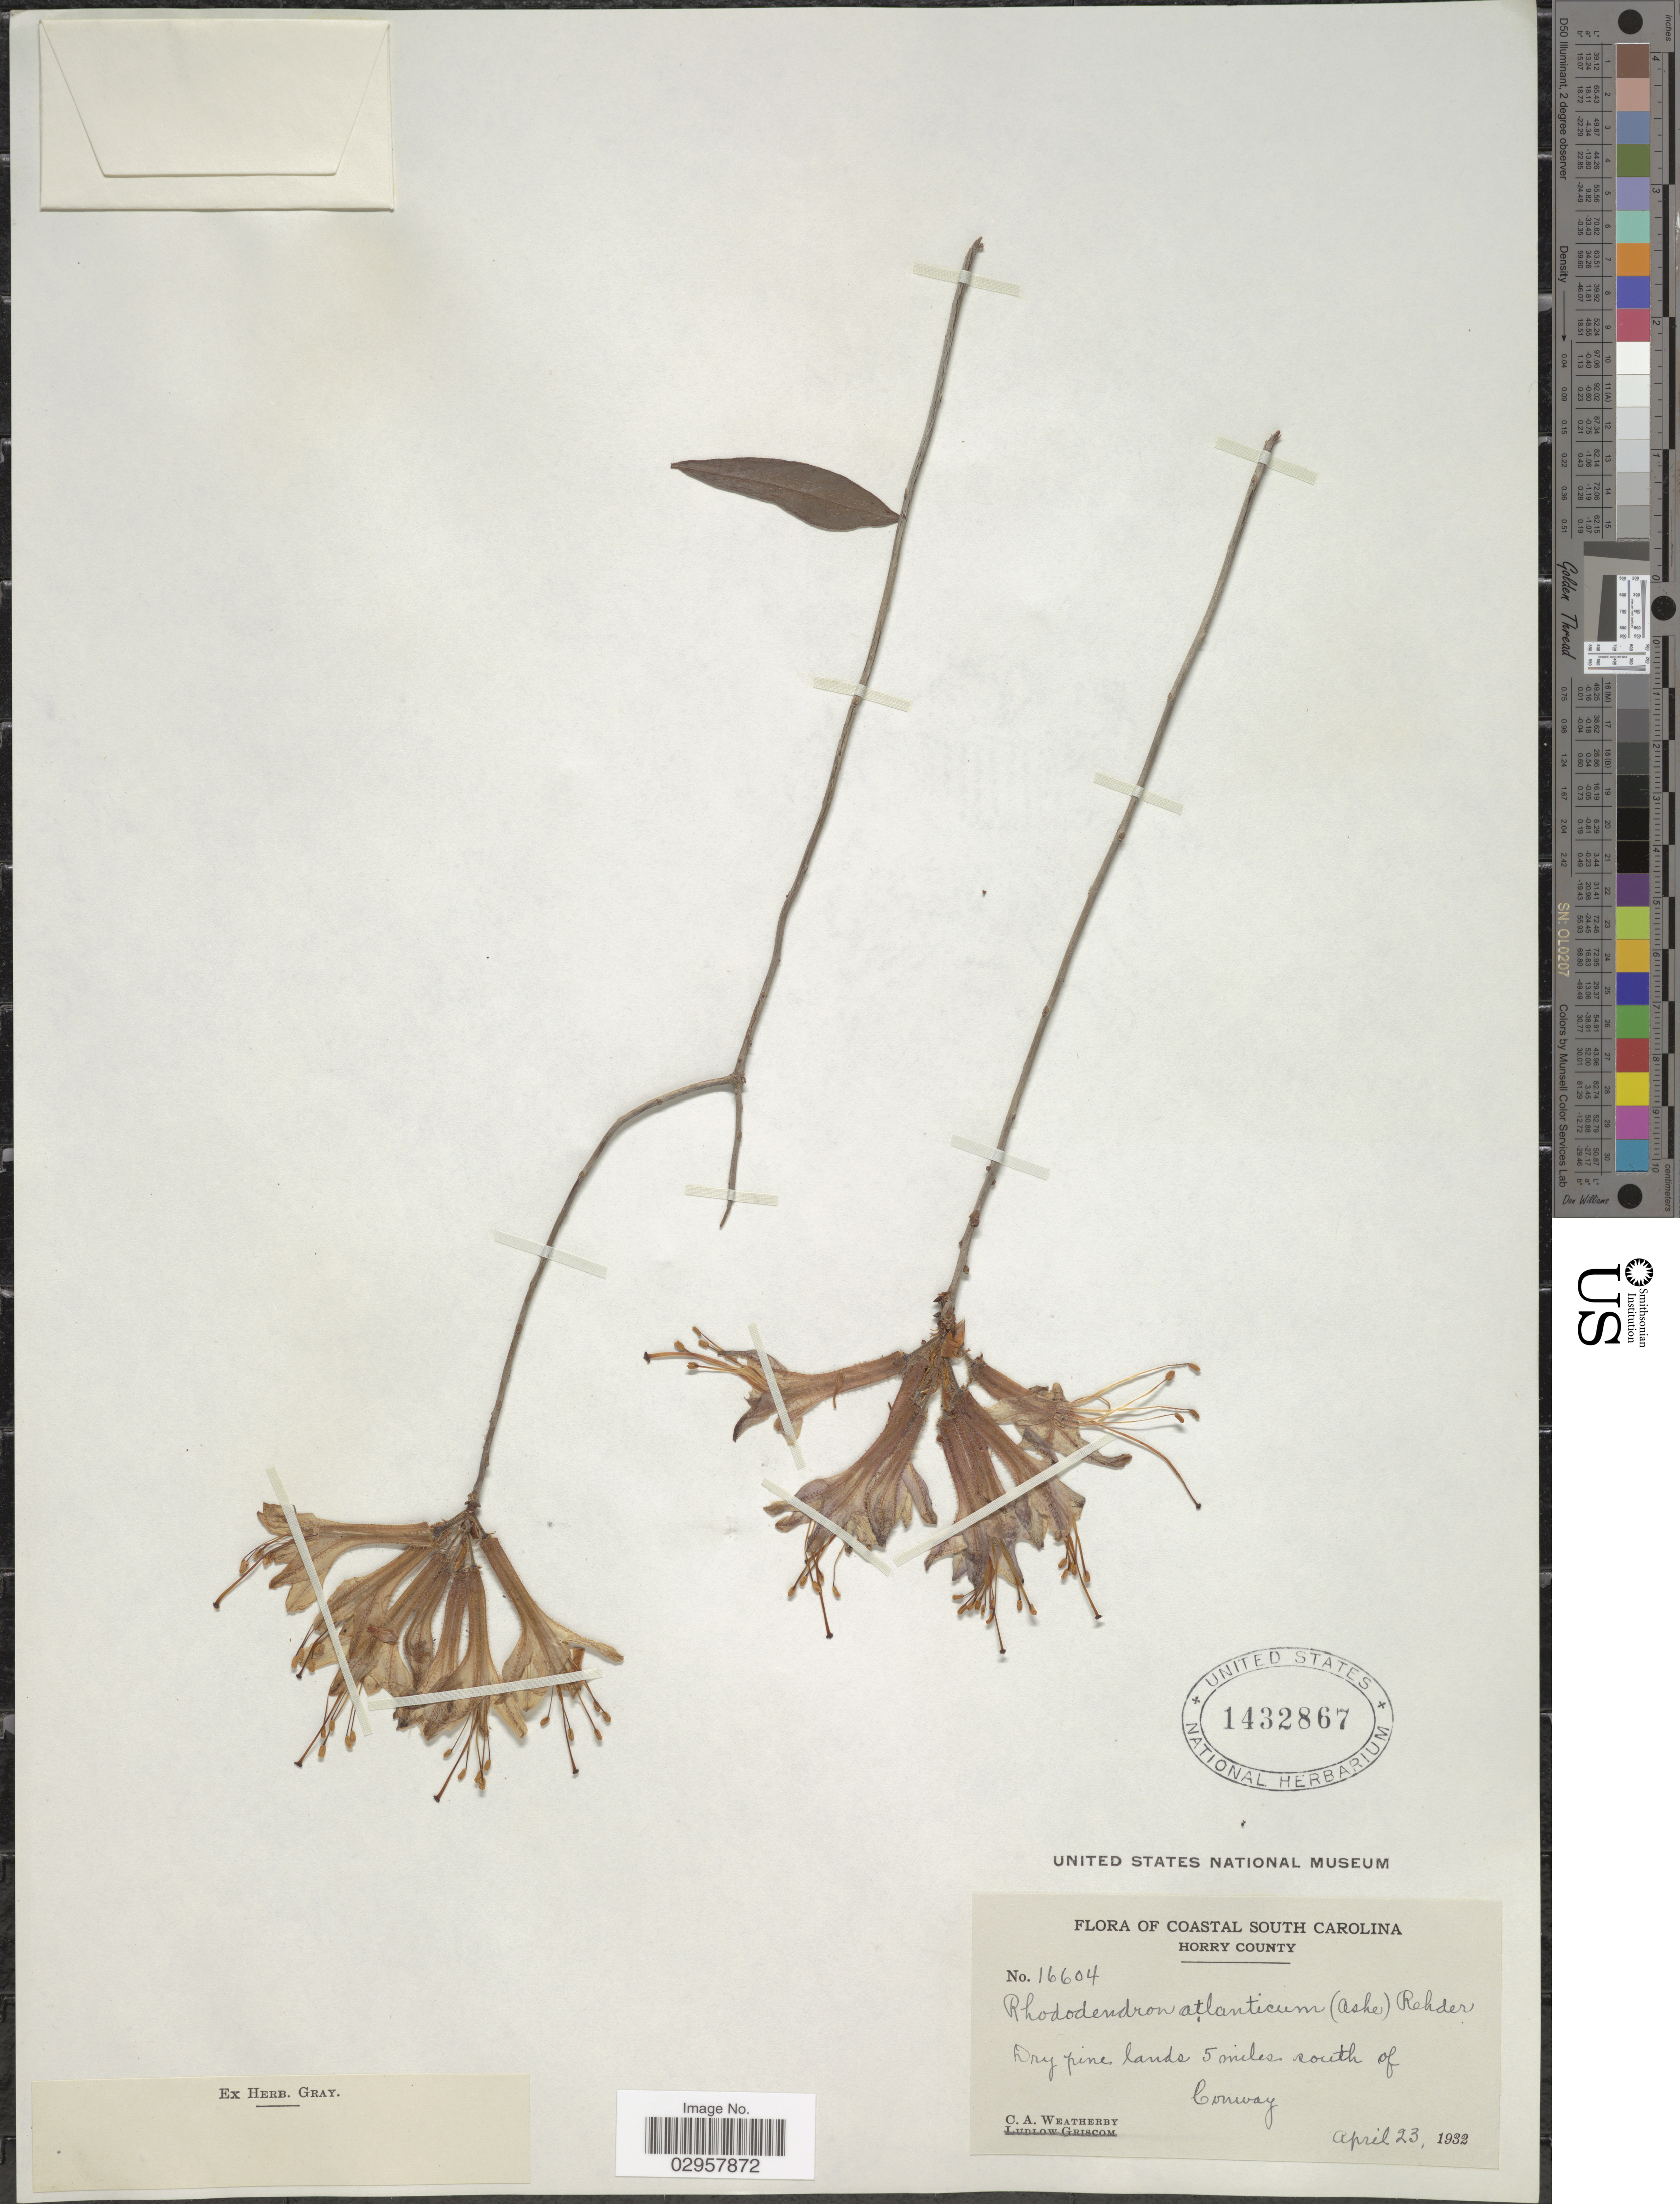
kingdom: Plantae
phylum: Tracheophyta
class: Magnoliopsida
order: Ericales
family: Ericaceae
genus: Rhododendron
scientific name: Rhododendron atlanticum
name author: (Ashe) Rehder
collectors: C. A. Weatherby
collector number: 16604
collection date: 1932-04-23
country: United States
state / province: South Carolina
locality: Coastal South Carolina. Horry County. Dry pine lands 5 mile south of Conway.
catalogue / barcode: US 1432867